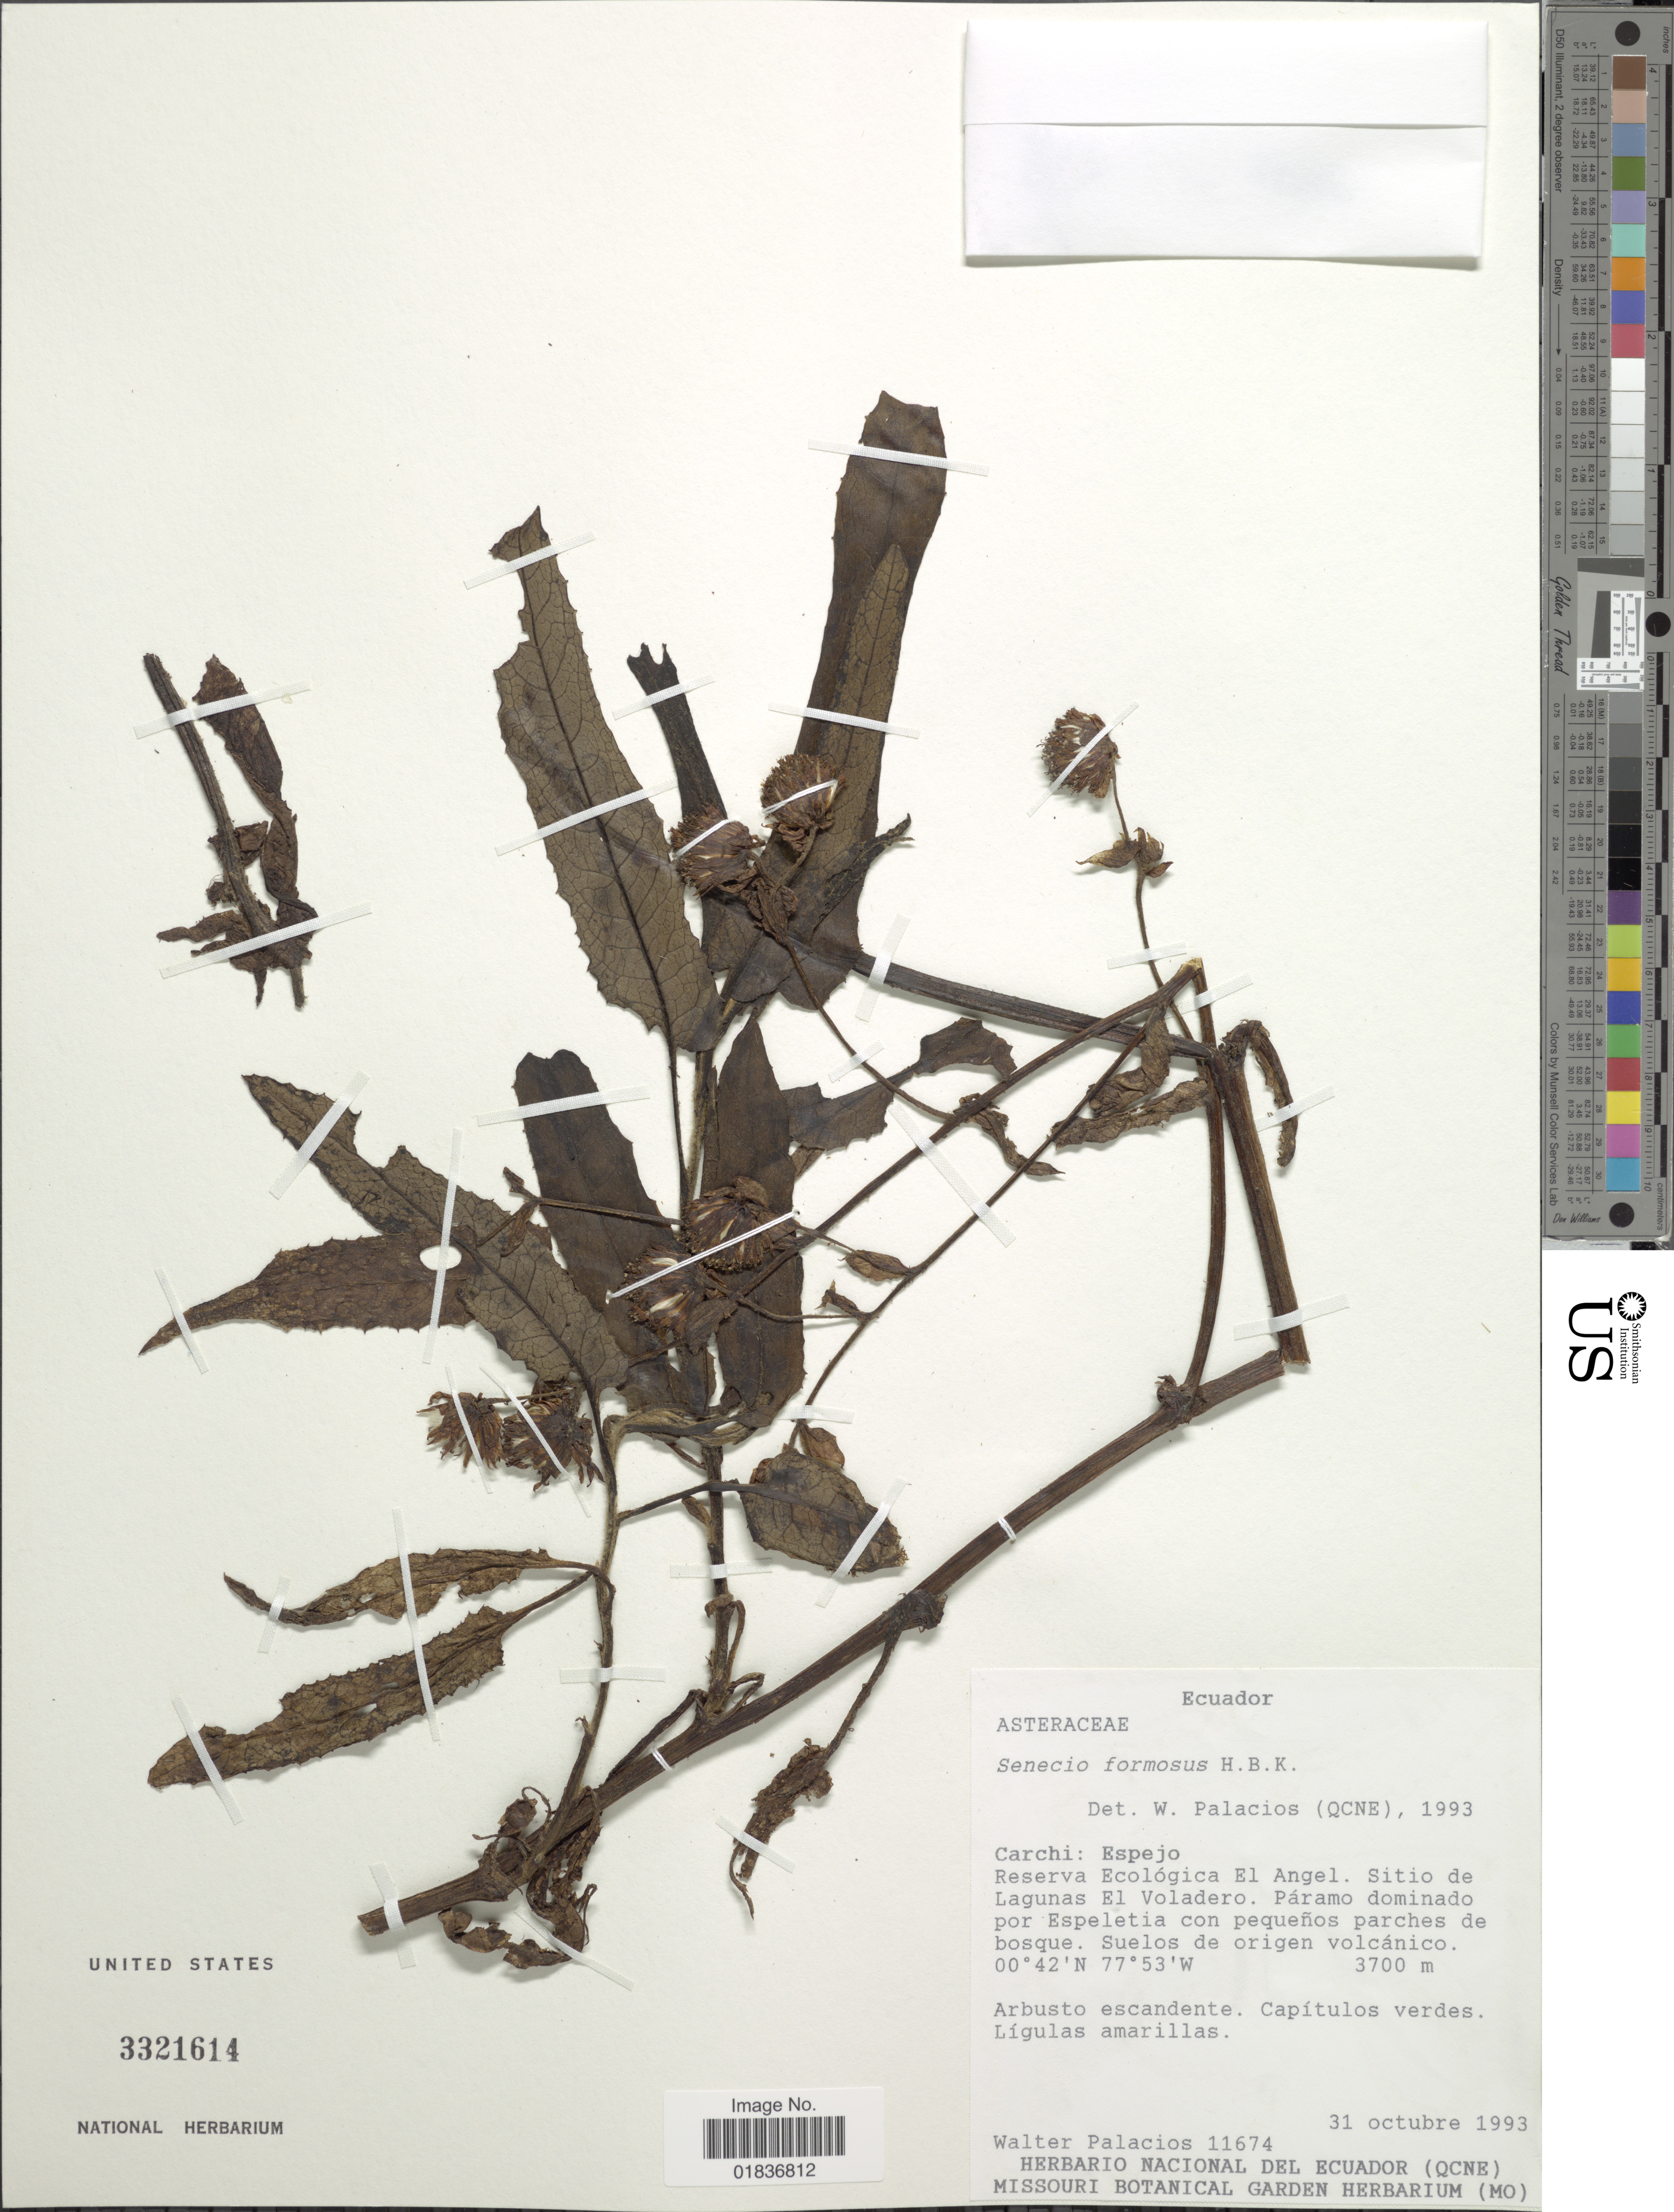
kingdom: Plantae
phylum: Tracheophyta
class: Magnoliopsida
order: Asterales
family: Asteraceae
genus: Senecio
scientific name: Senecio involucratus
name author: (Kunth) DC.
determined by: Salomon, Luciana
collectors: W. Palacios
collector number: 11674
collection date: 1993-10-31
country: Ecuador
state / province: Carchi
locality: Carchi: Espejo. Reserva Ecologixa El Angel. Sitio de Lagunas El Voladero.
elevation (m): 3700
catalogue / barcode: US 3321614